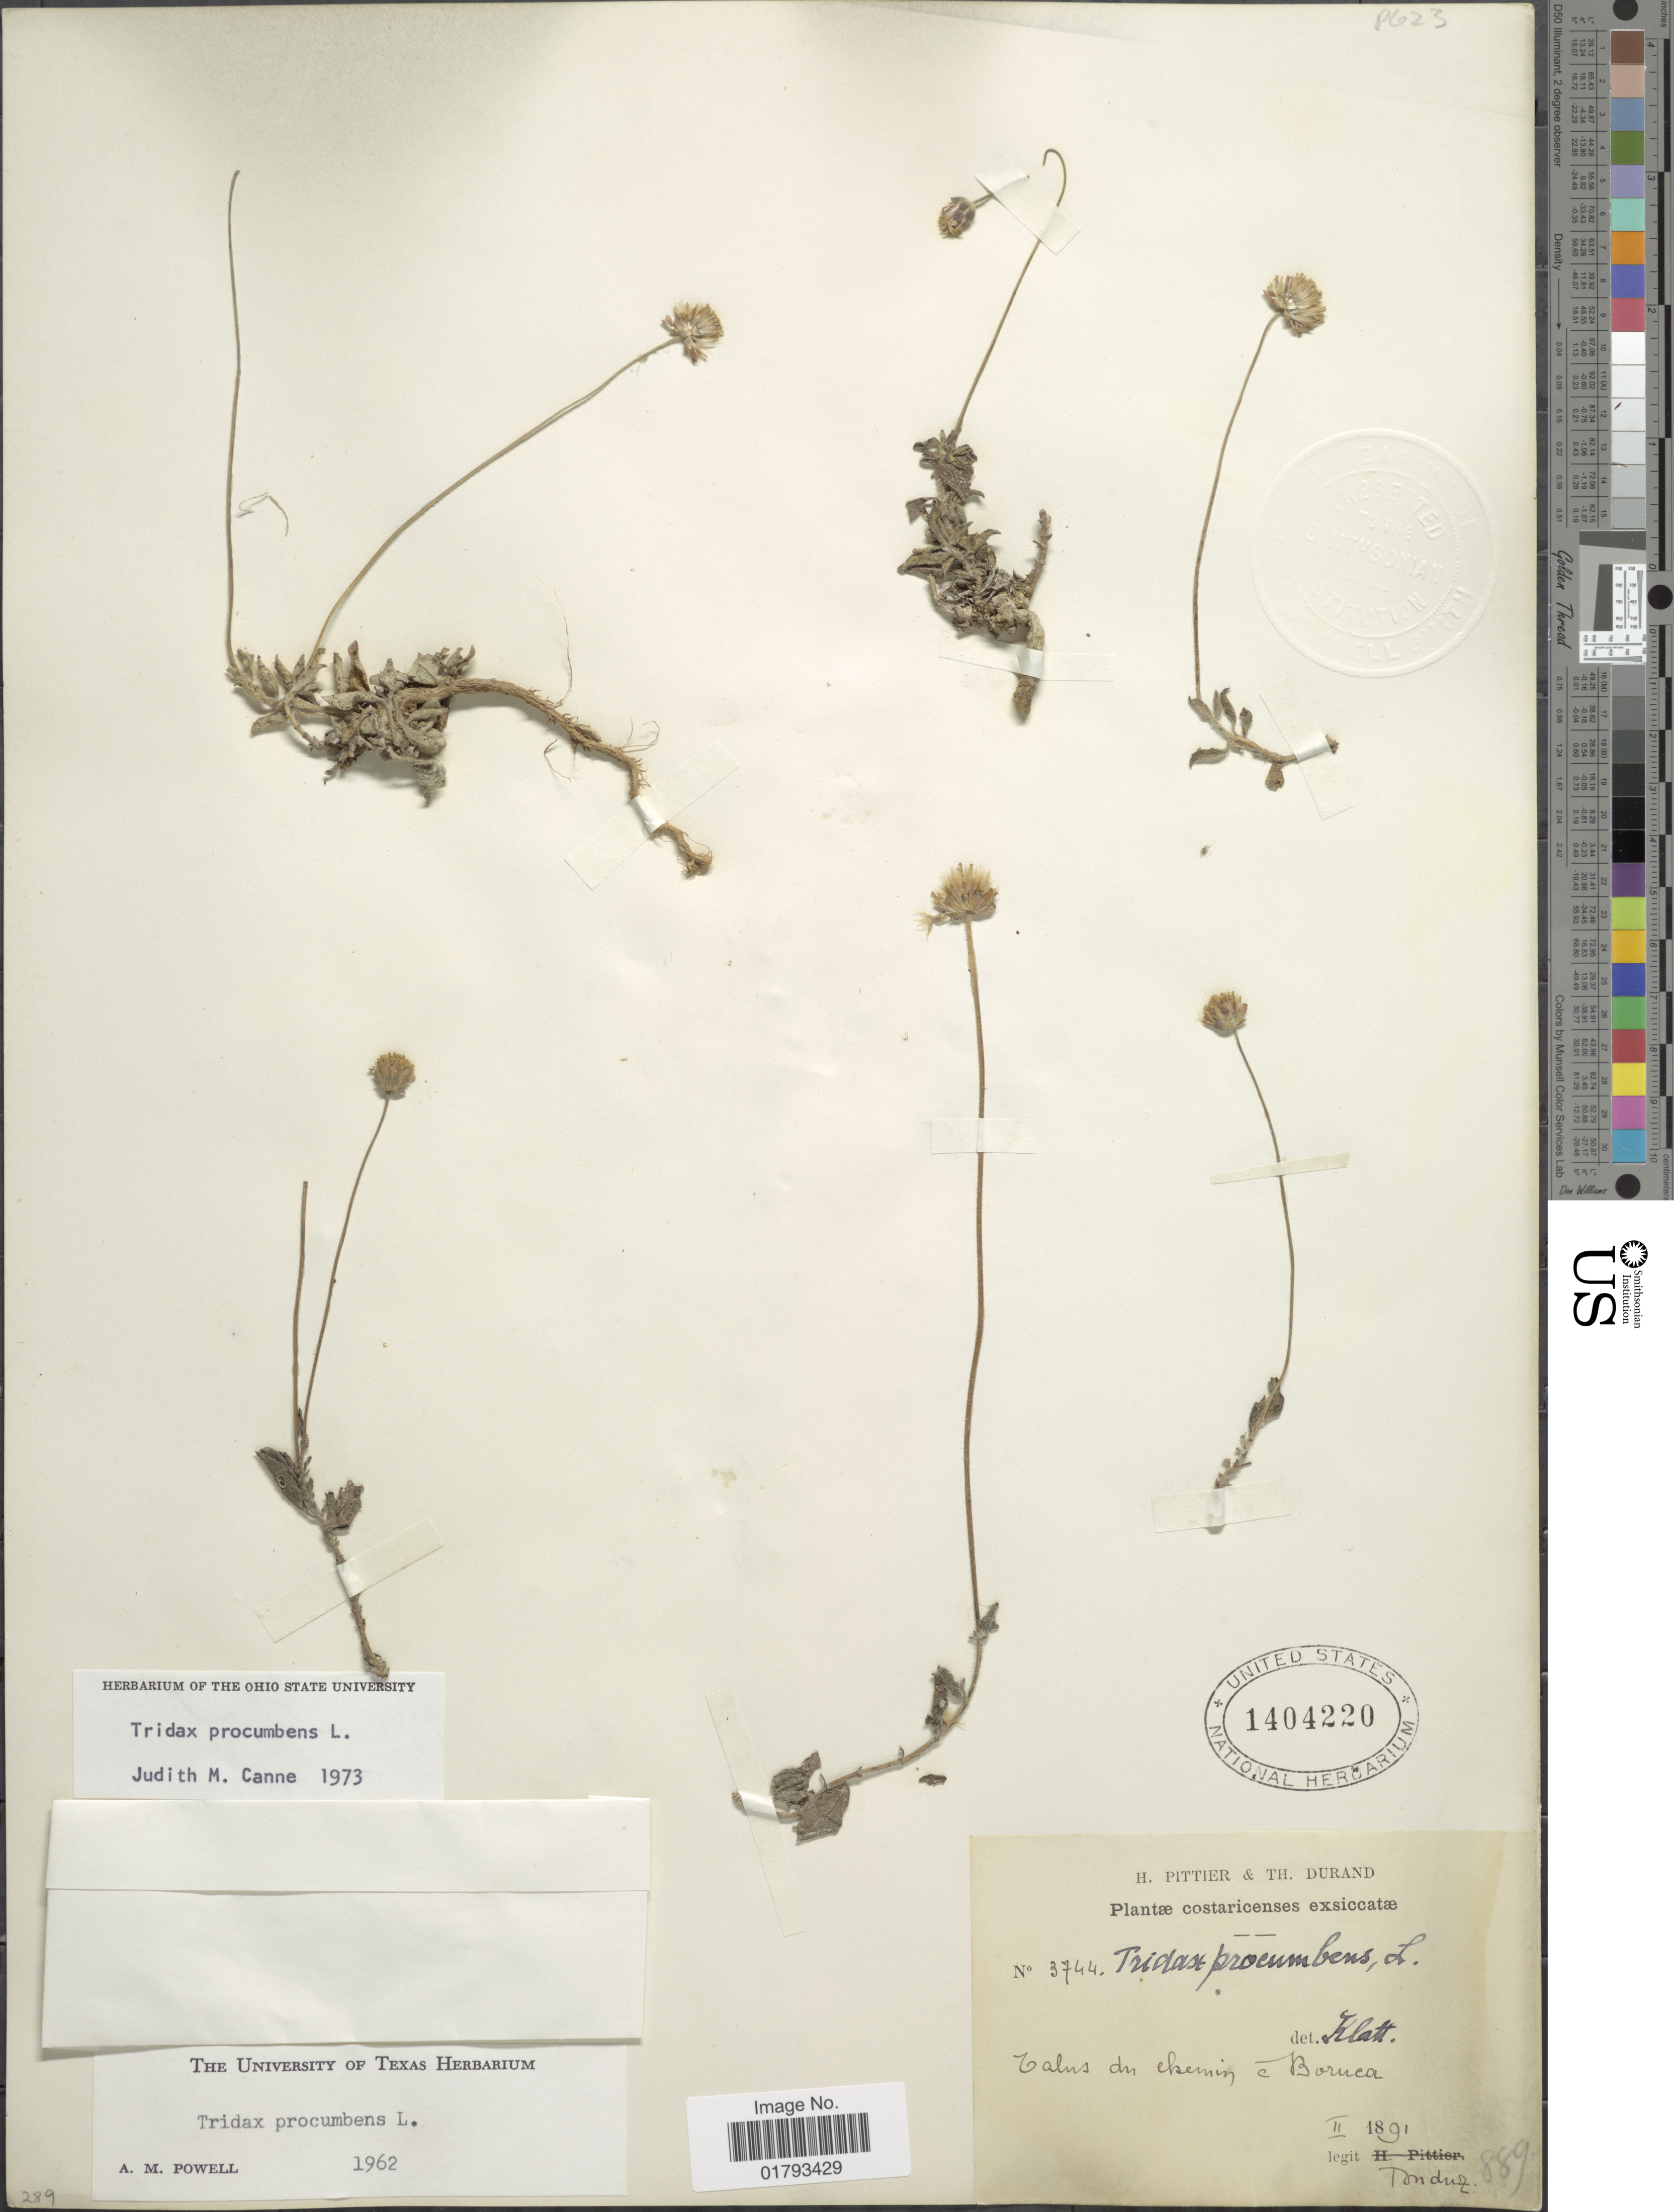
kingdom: Plantae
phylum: Tracheophyta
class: Magnoliopsida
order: Asterales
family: Asteraceae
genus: Tridax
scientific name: Tridax procumbens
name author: L.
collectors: A. Tonduz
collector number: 3744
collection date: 1891-02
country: Costa Rica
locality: Talus du chemin e Boruca.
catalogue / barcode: US 1404220